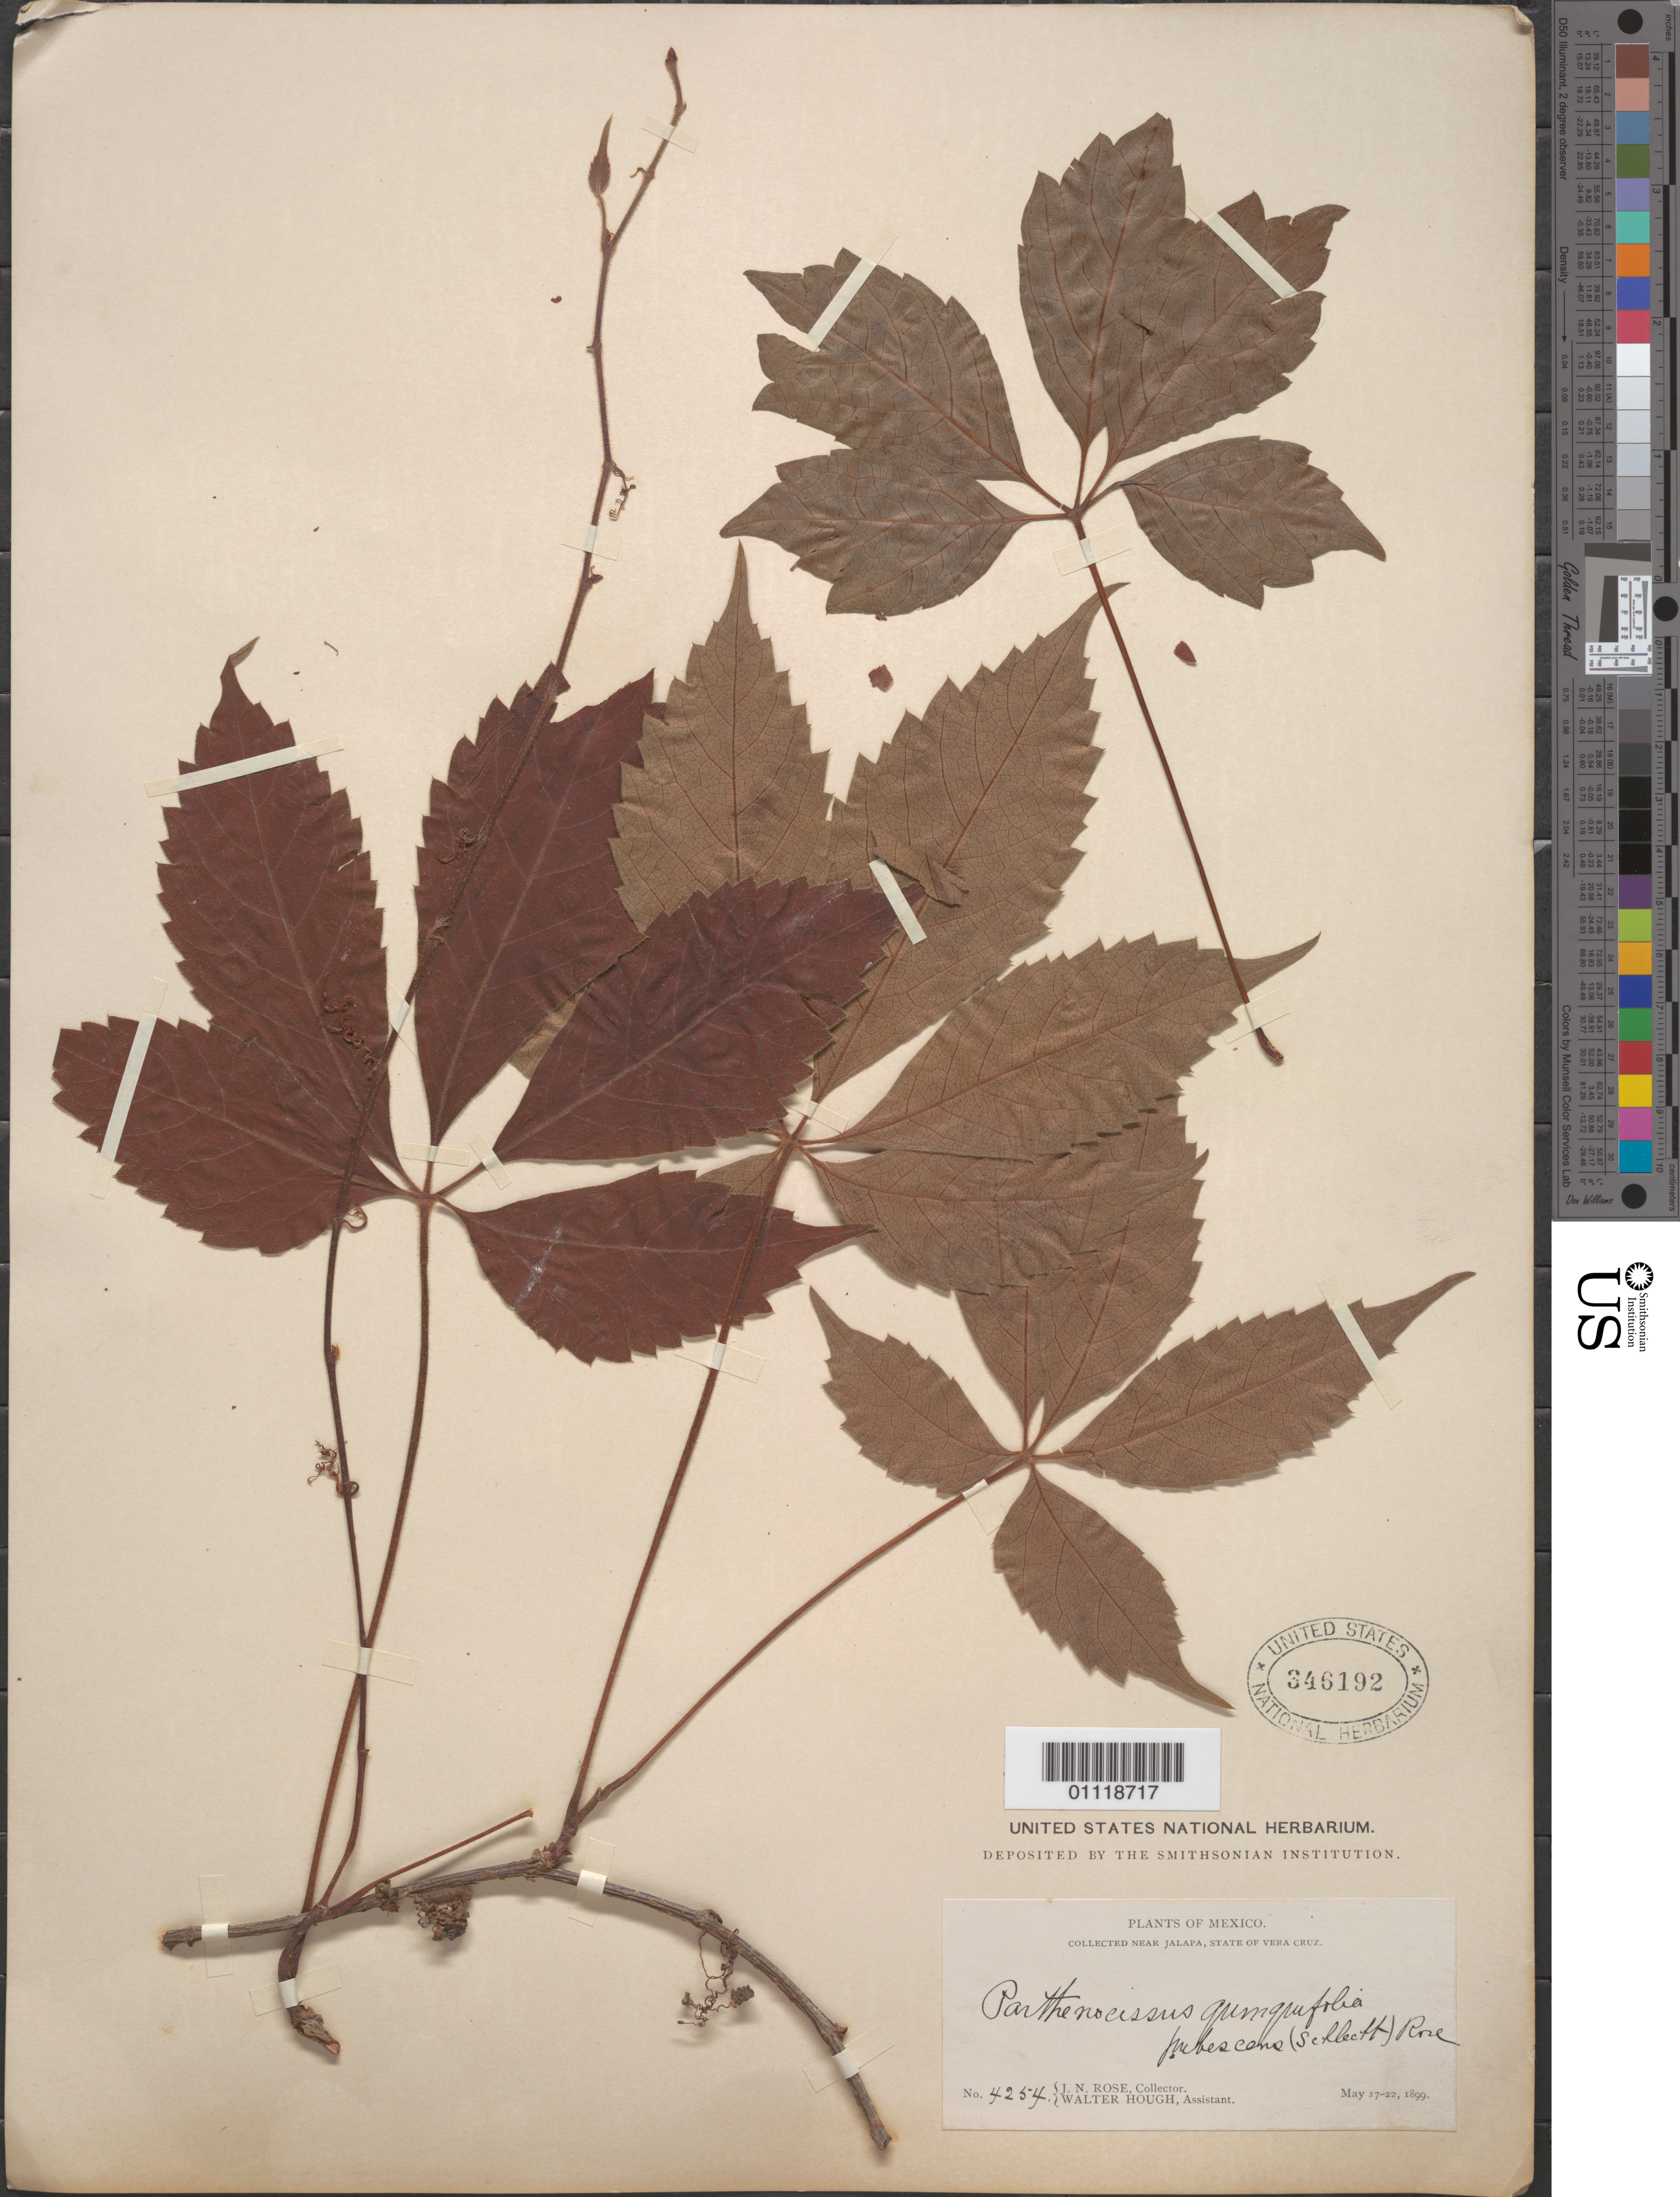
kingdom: Plantae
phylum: Tracheophyta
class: Magnoliopsida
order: Vitales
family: Vitaceae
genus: Parthenocissus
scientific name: Parthenocissus quinquefolia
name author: (L.) Planch.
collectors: J. N. Rose & W. L. Hough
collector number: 4254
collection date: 1899-05-19/1899-05-22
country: Mexico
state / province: Veracruz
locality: Near Jalapa.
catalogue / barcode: US 346192